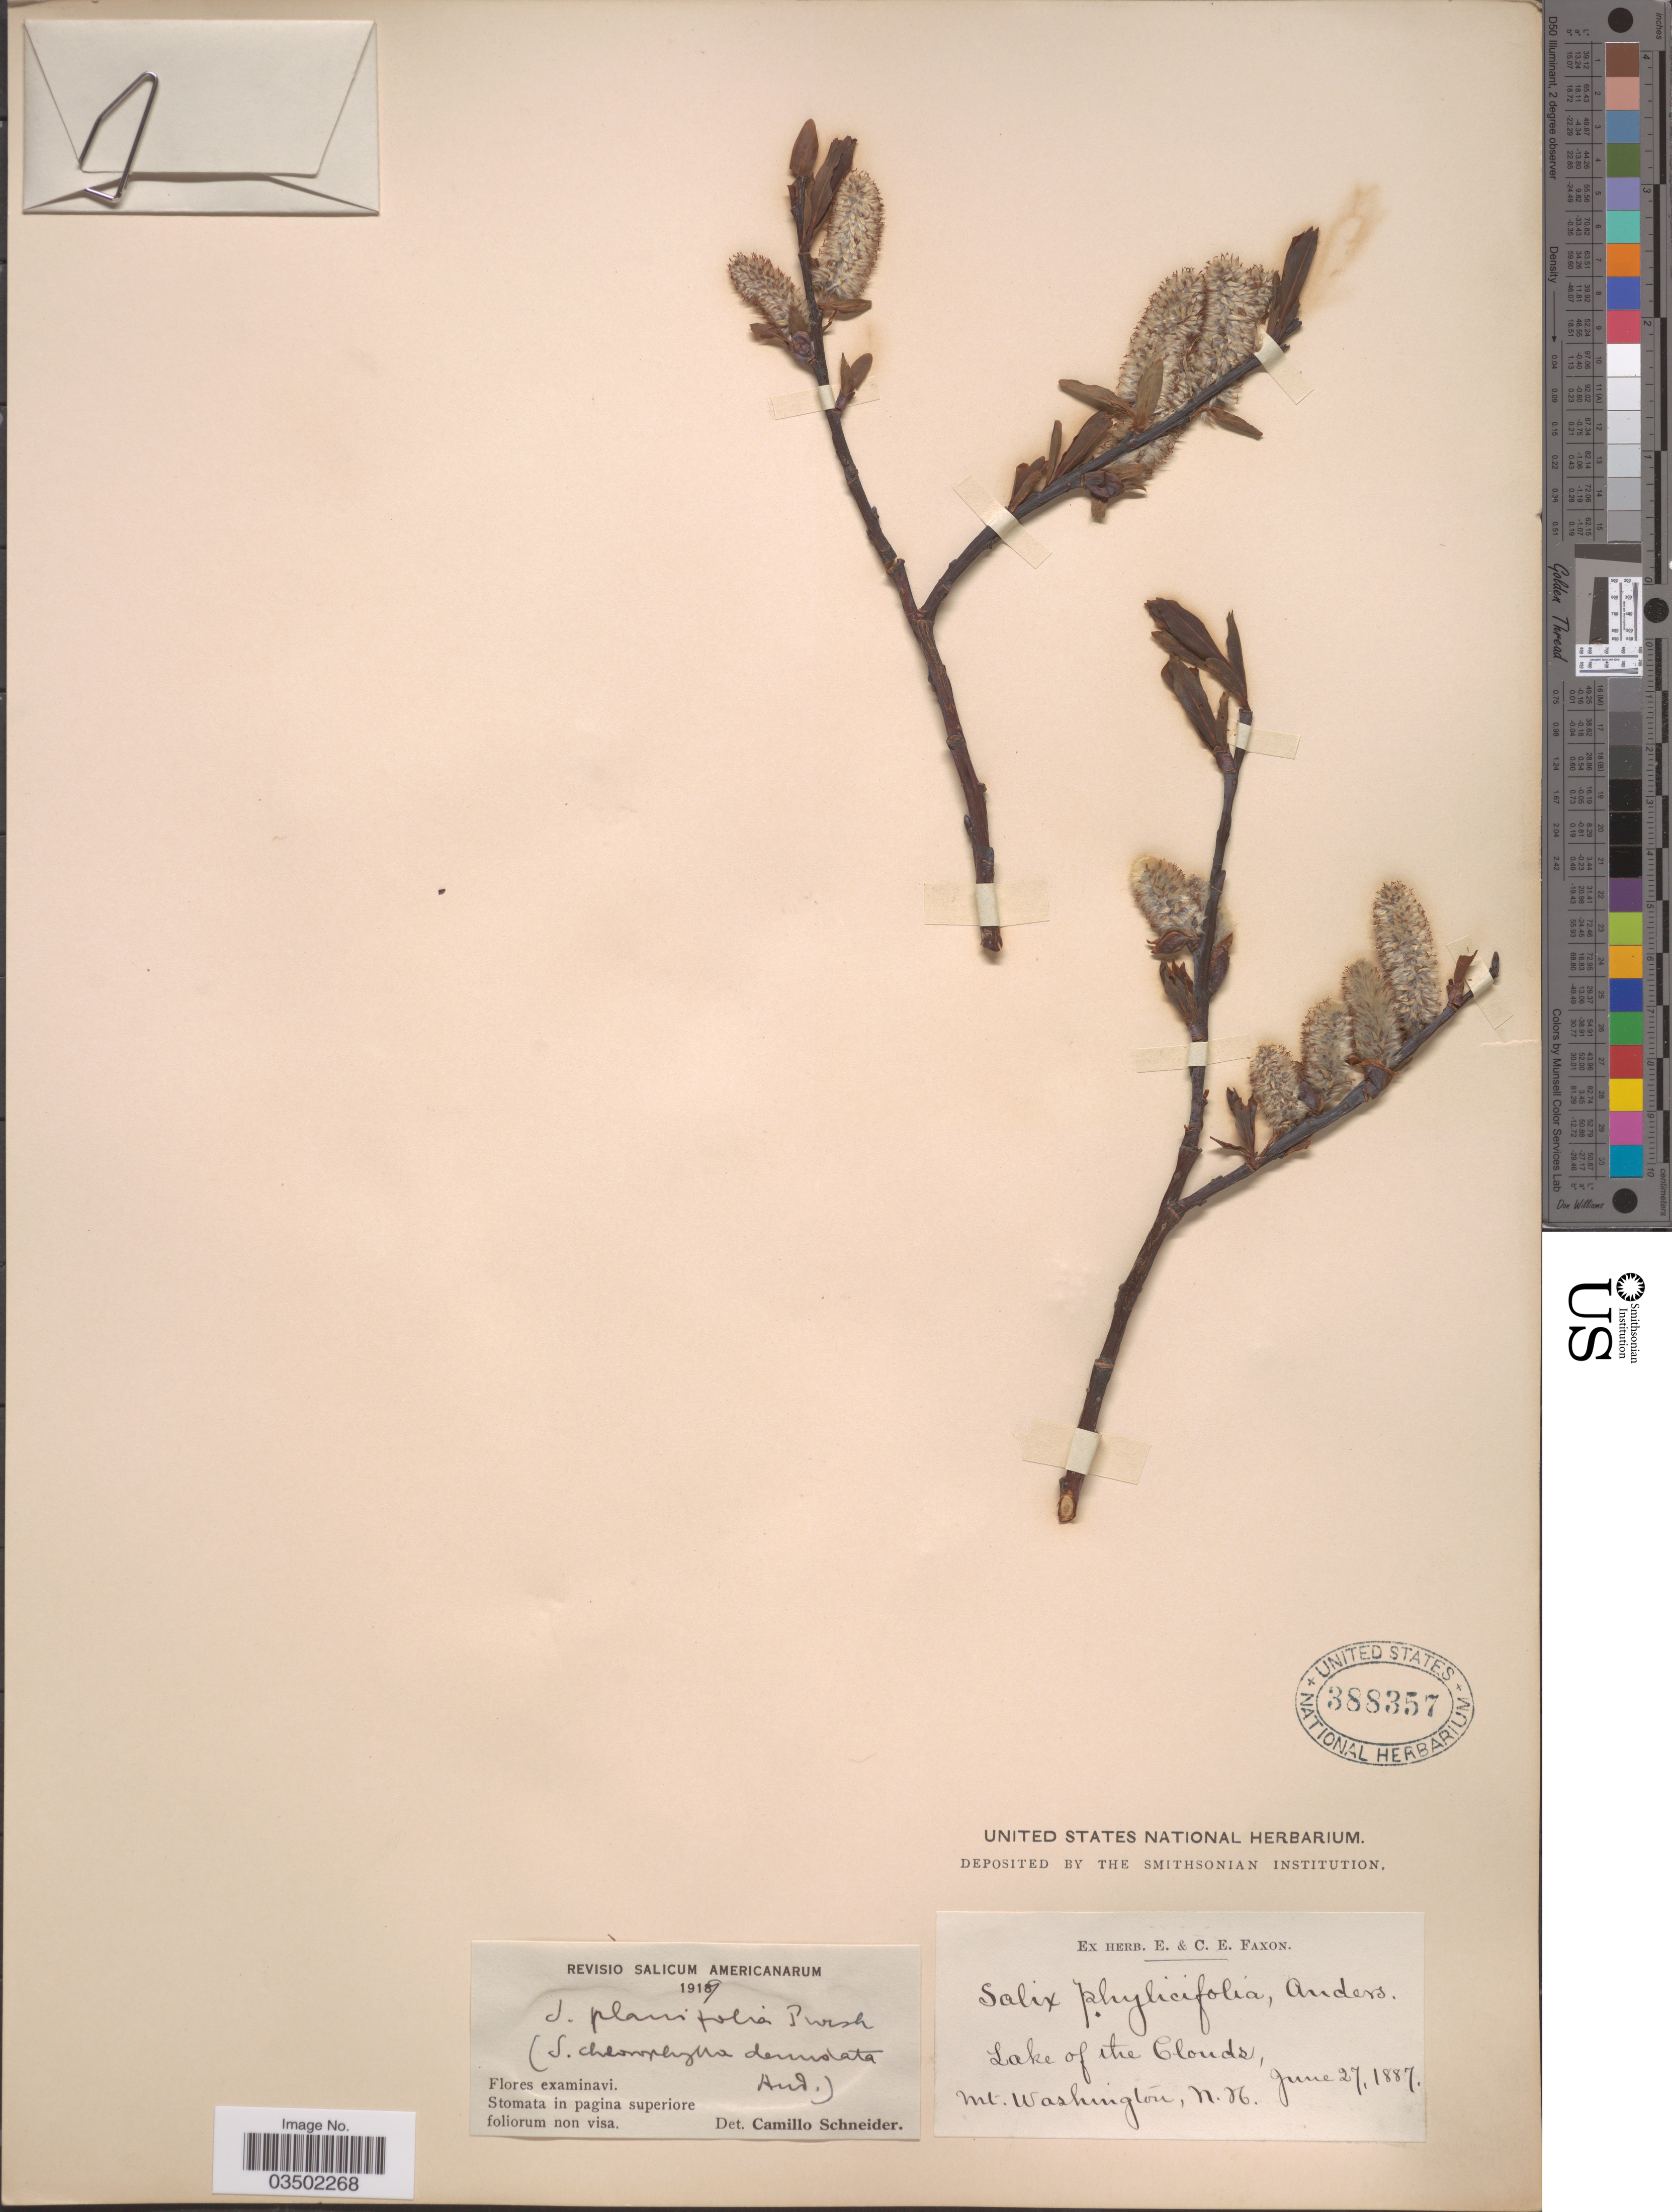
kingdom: Plantae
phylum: Tracheophyta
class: Magnoliopsida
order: Malpighiales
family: Salicaceae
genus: Salix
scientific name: Salix planifolia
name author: Pursh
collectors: ex herb. E. & C.E. Faxon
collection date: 1887-06-27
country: United States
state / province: New Hampshire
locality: Lake of the Clouds, Mt. Washington.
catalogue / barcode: US 388357